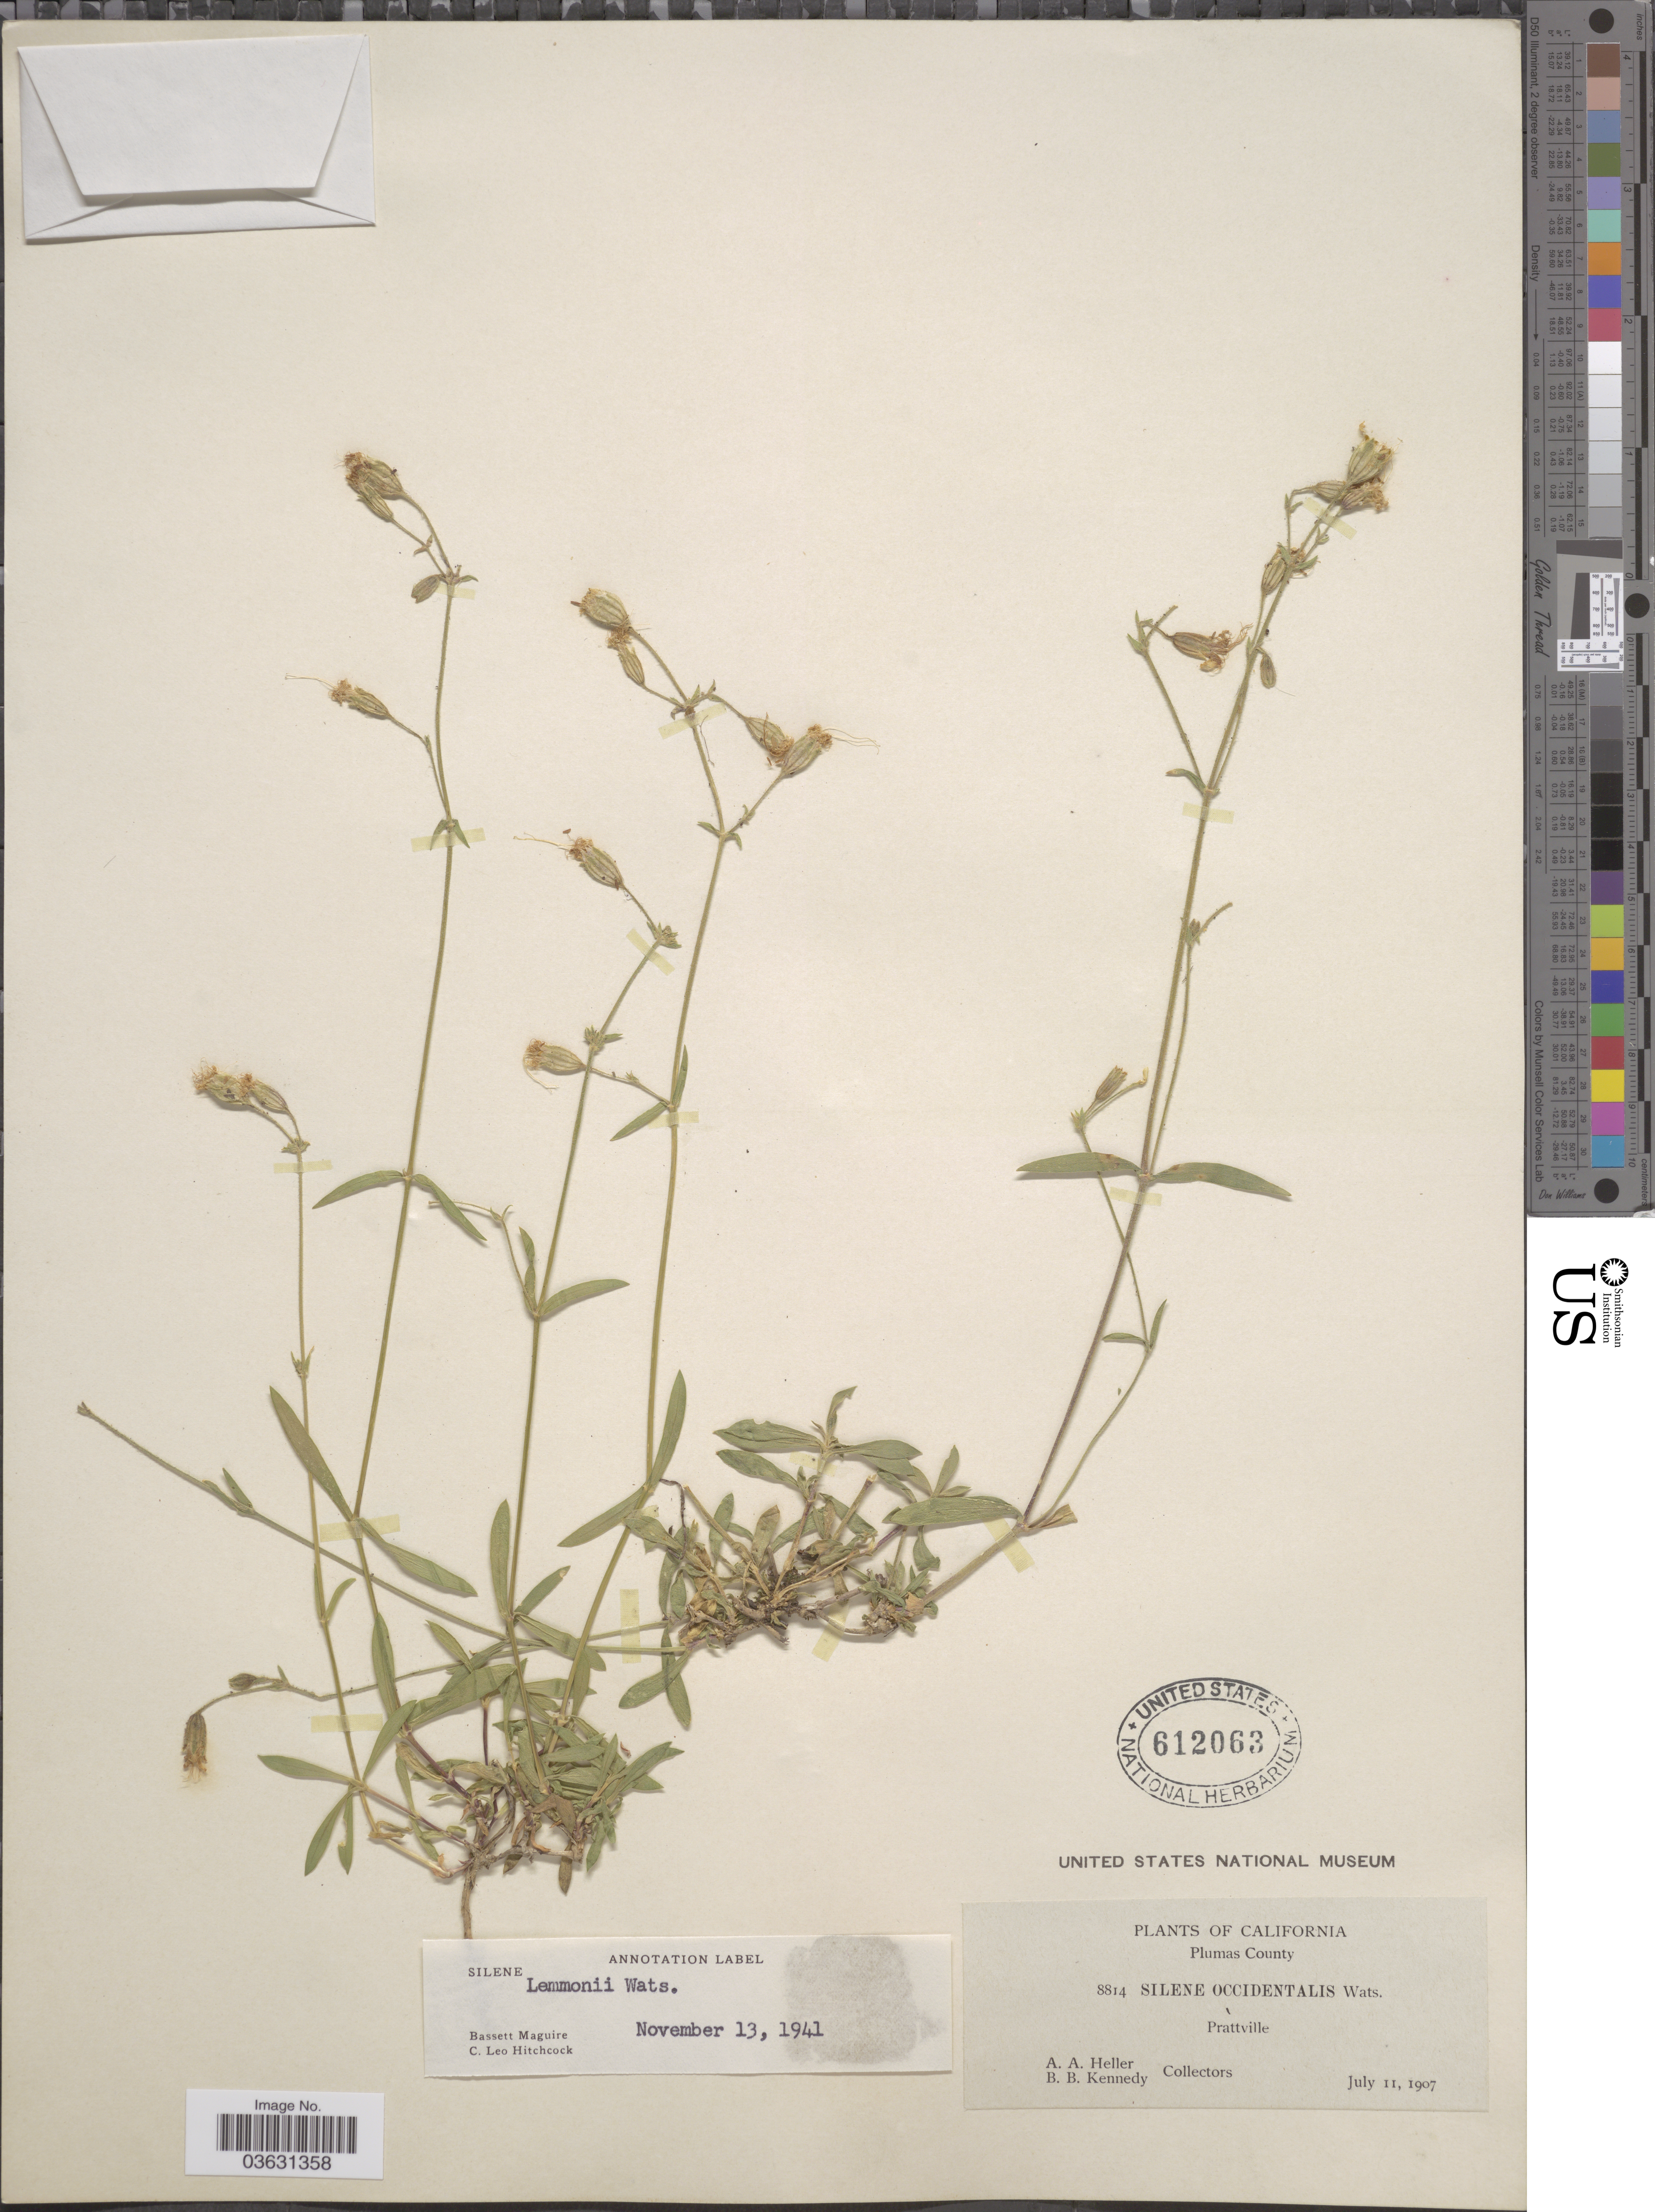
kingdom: Plantae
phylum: Tracheophyta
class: Magnoliopsida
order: Caryophyllales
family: Caryophyllaceae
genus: Silene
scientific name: Silene lemmonii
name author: S. Watson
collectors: A. A. Heller & B. Kennedy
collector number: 8814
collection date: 1907-07-11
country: United States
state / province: California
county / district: Plumas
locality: Plumas County. Prattville.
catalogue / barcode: US 612063